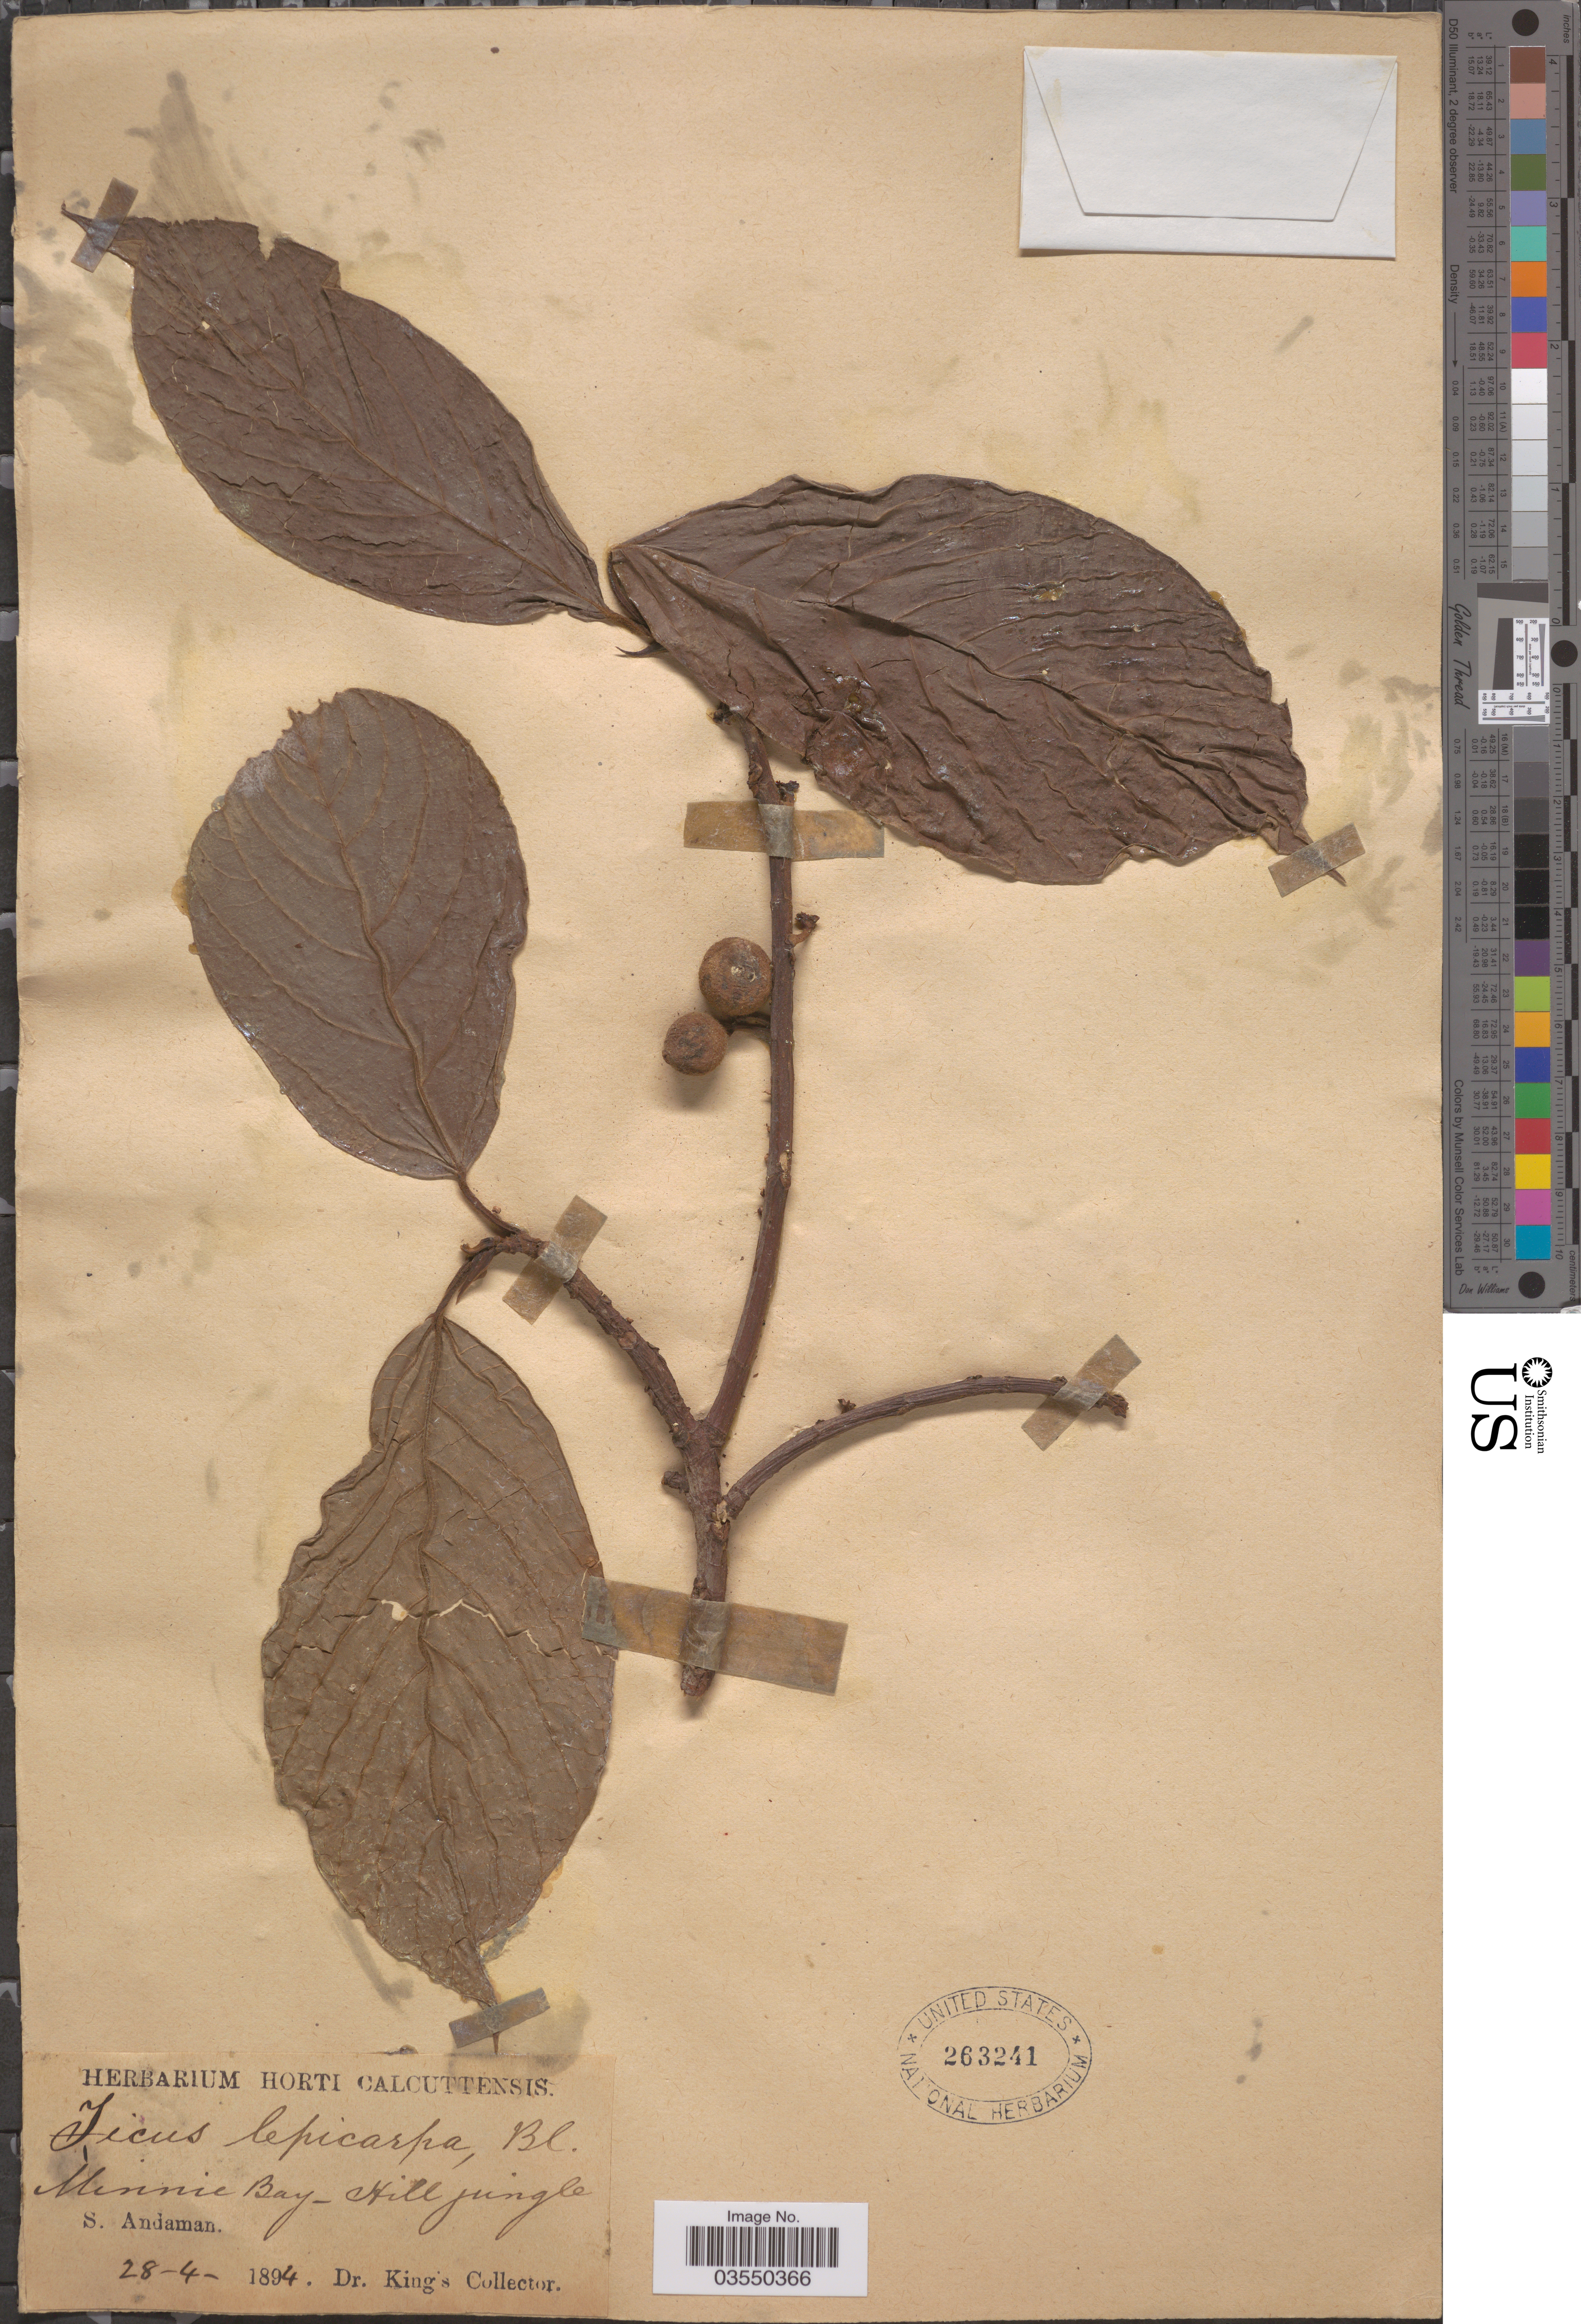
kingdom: Plantae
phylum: Tracheophyta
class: Magnoliopsida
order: Rosales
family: Moraceae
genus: Ficus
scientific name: Ficus lepicarpa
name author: Blume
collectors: Dr. King's collector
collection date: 1894-04-28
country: India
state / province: Andaman and Nicobar Islands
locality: Minnie Bay-Hill jungle. S. Andaman.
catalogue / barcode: US 263241